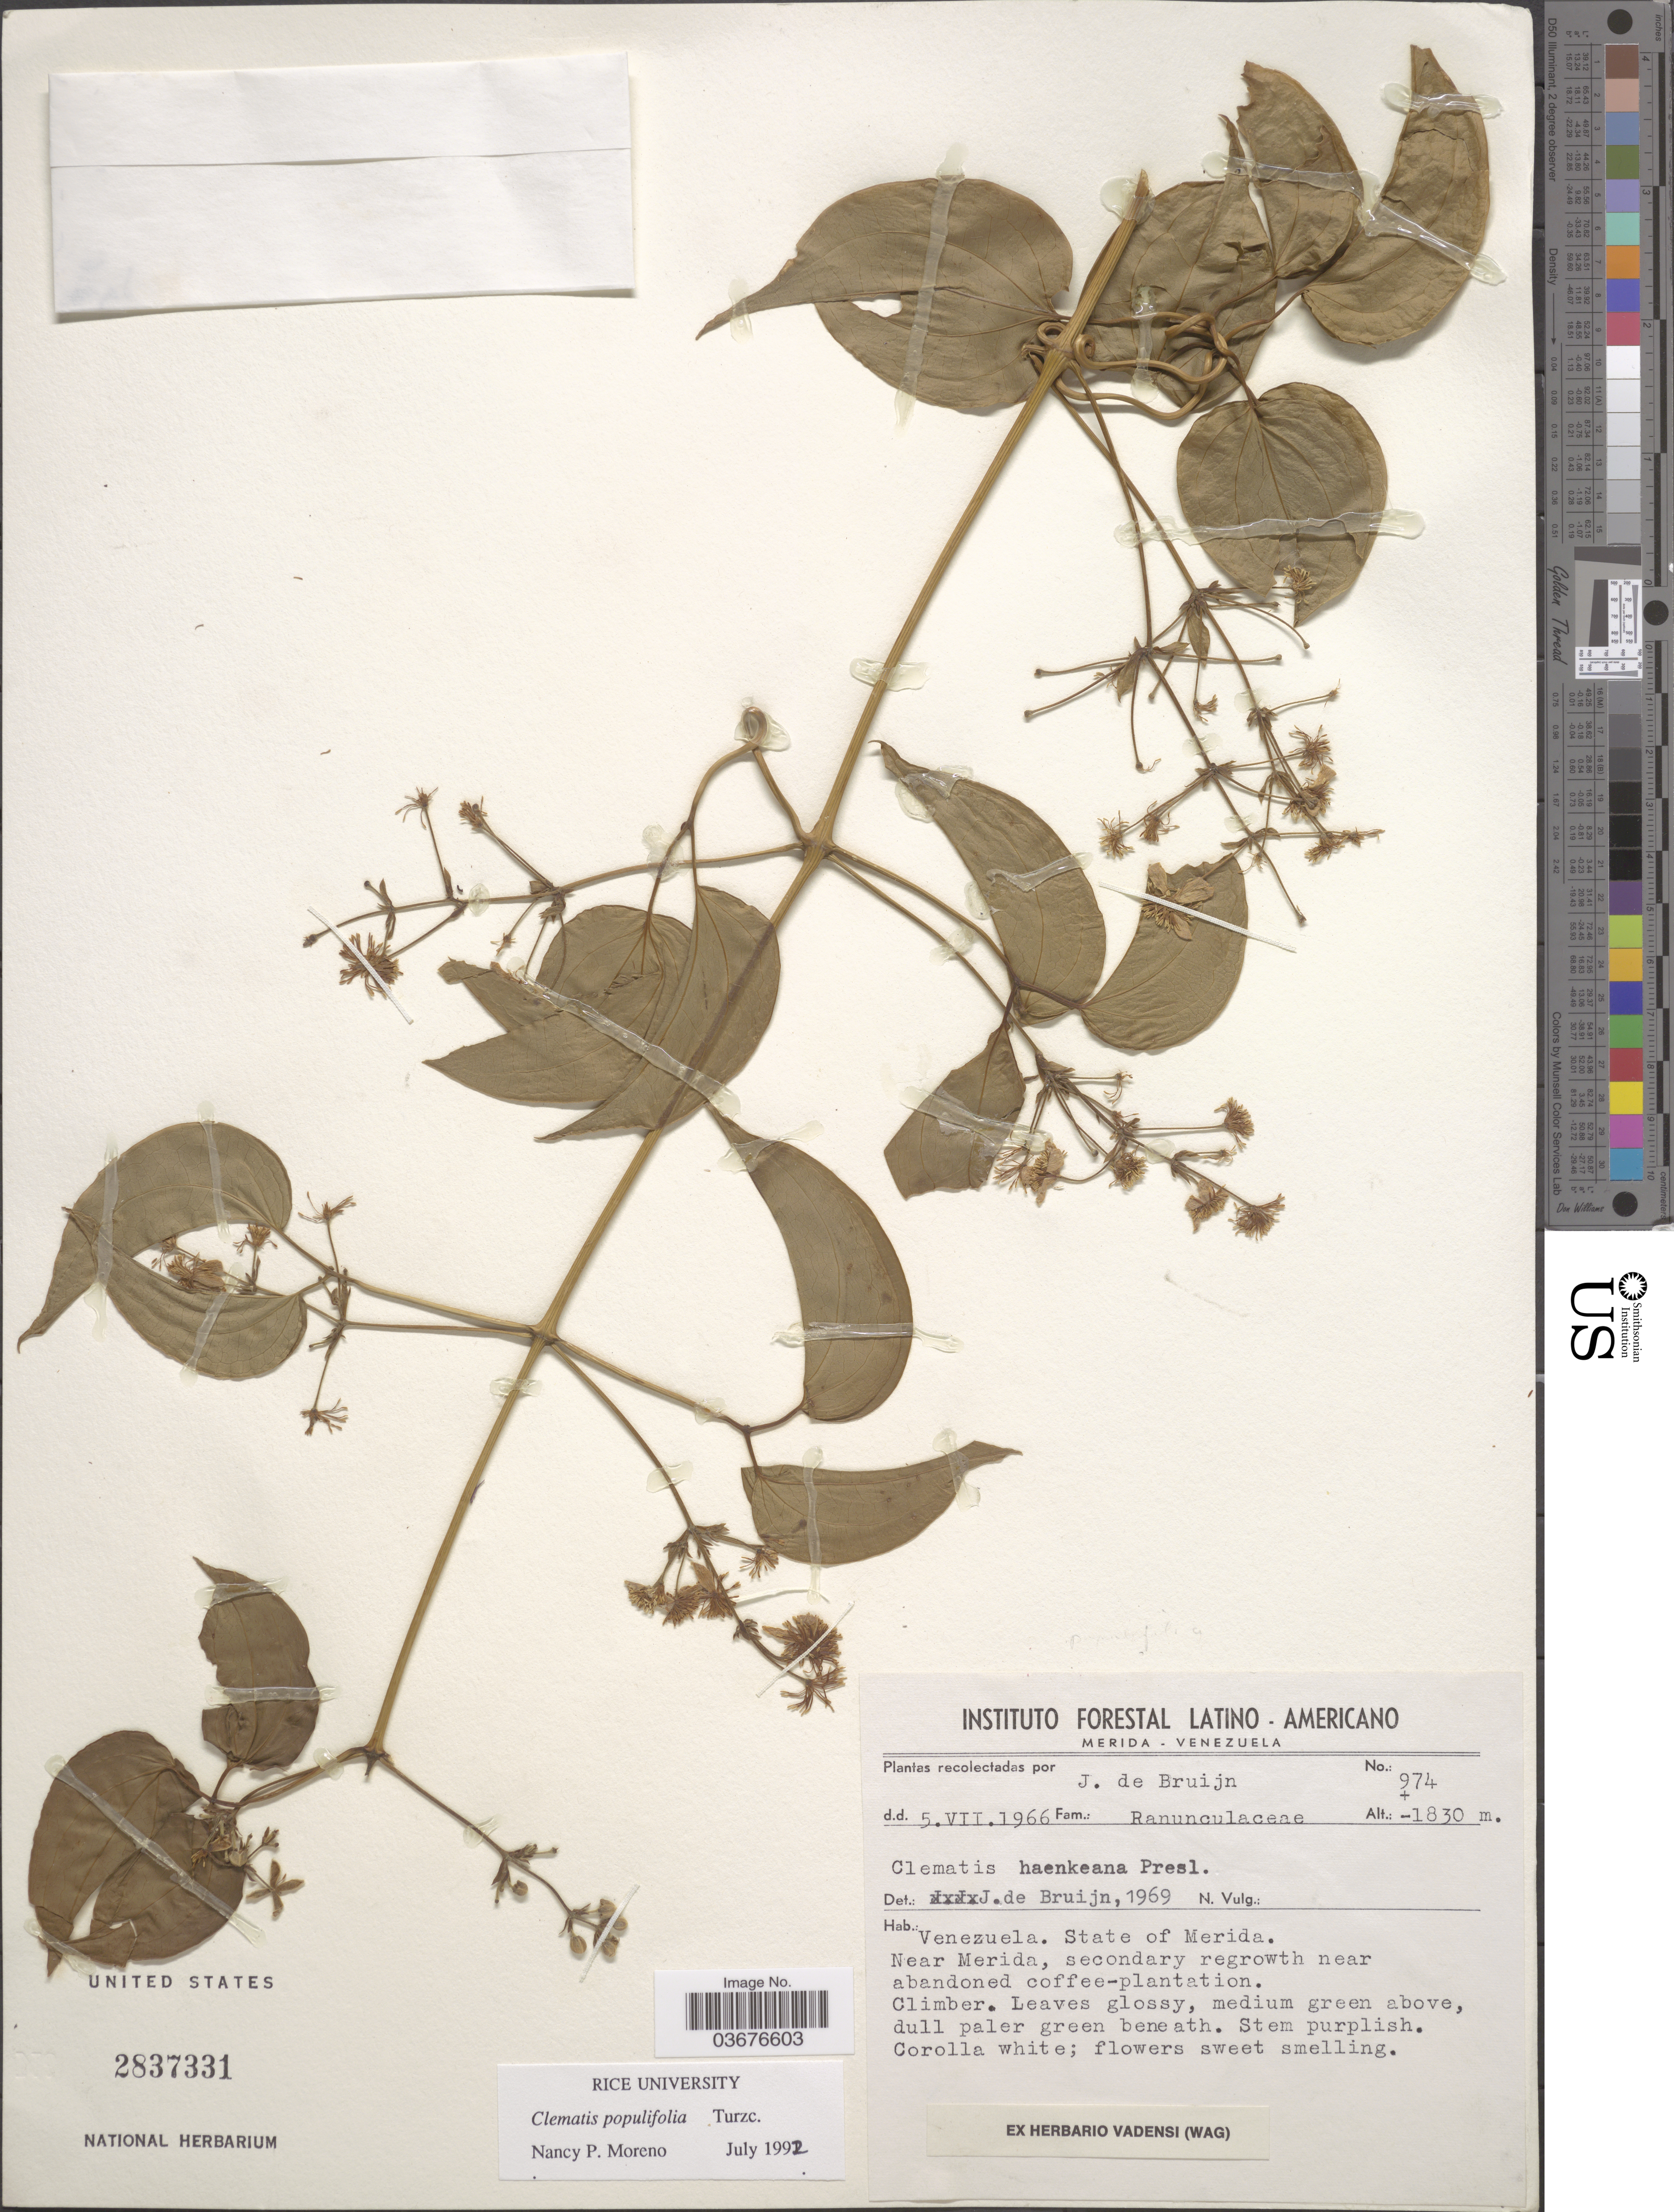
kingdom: Plantae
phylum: Tracheophyta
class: Magnoliopsida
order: Ranunculales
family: Ranunculaceae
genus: Clematis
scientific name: Clematis populifolia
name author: Turcz.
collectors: J. Bruijn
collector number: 974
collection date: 1966-07-05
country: Venezuela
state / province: Mérida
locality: Venezuela, State of Merida. Near Merida.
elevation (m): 1830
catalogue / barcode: US 2837331